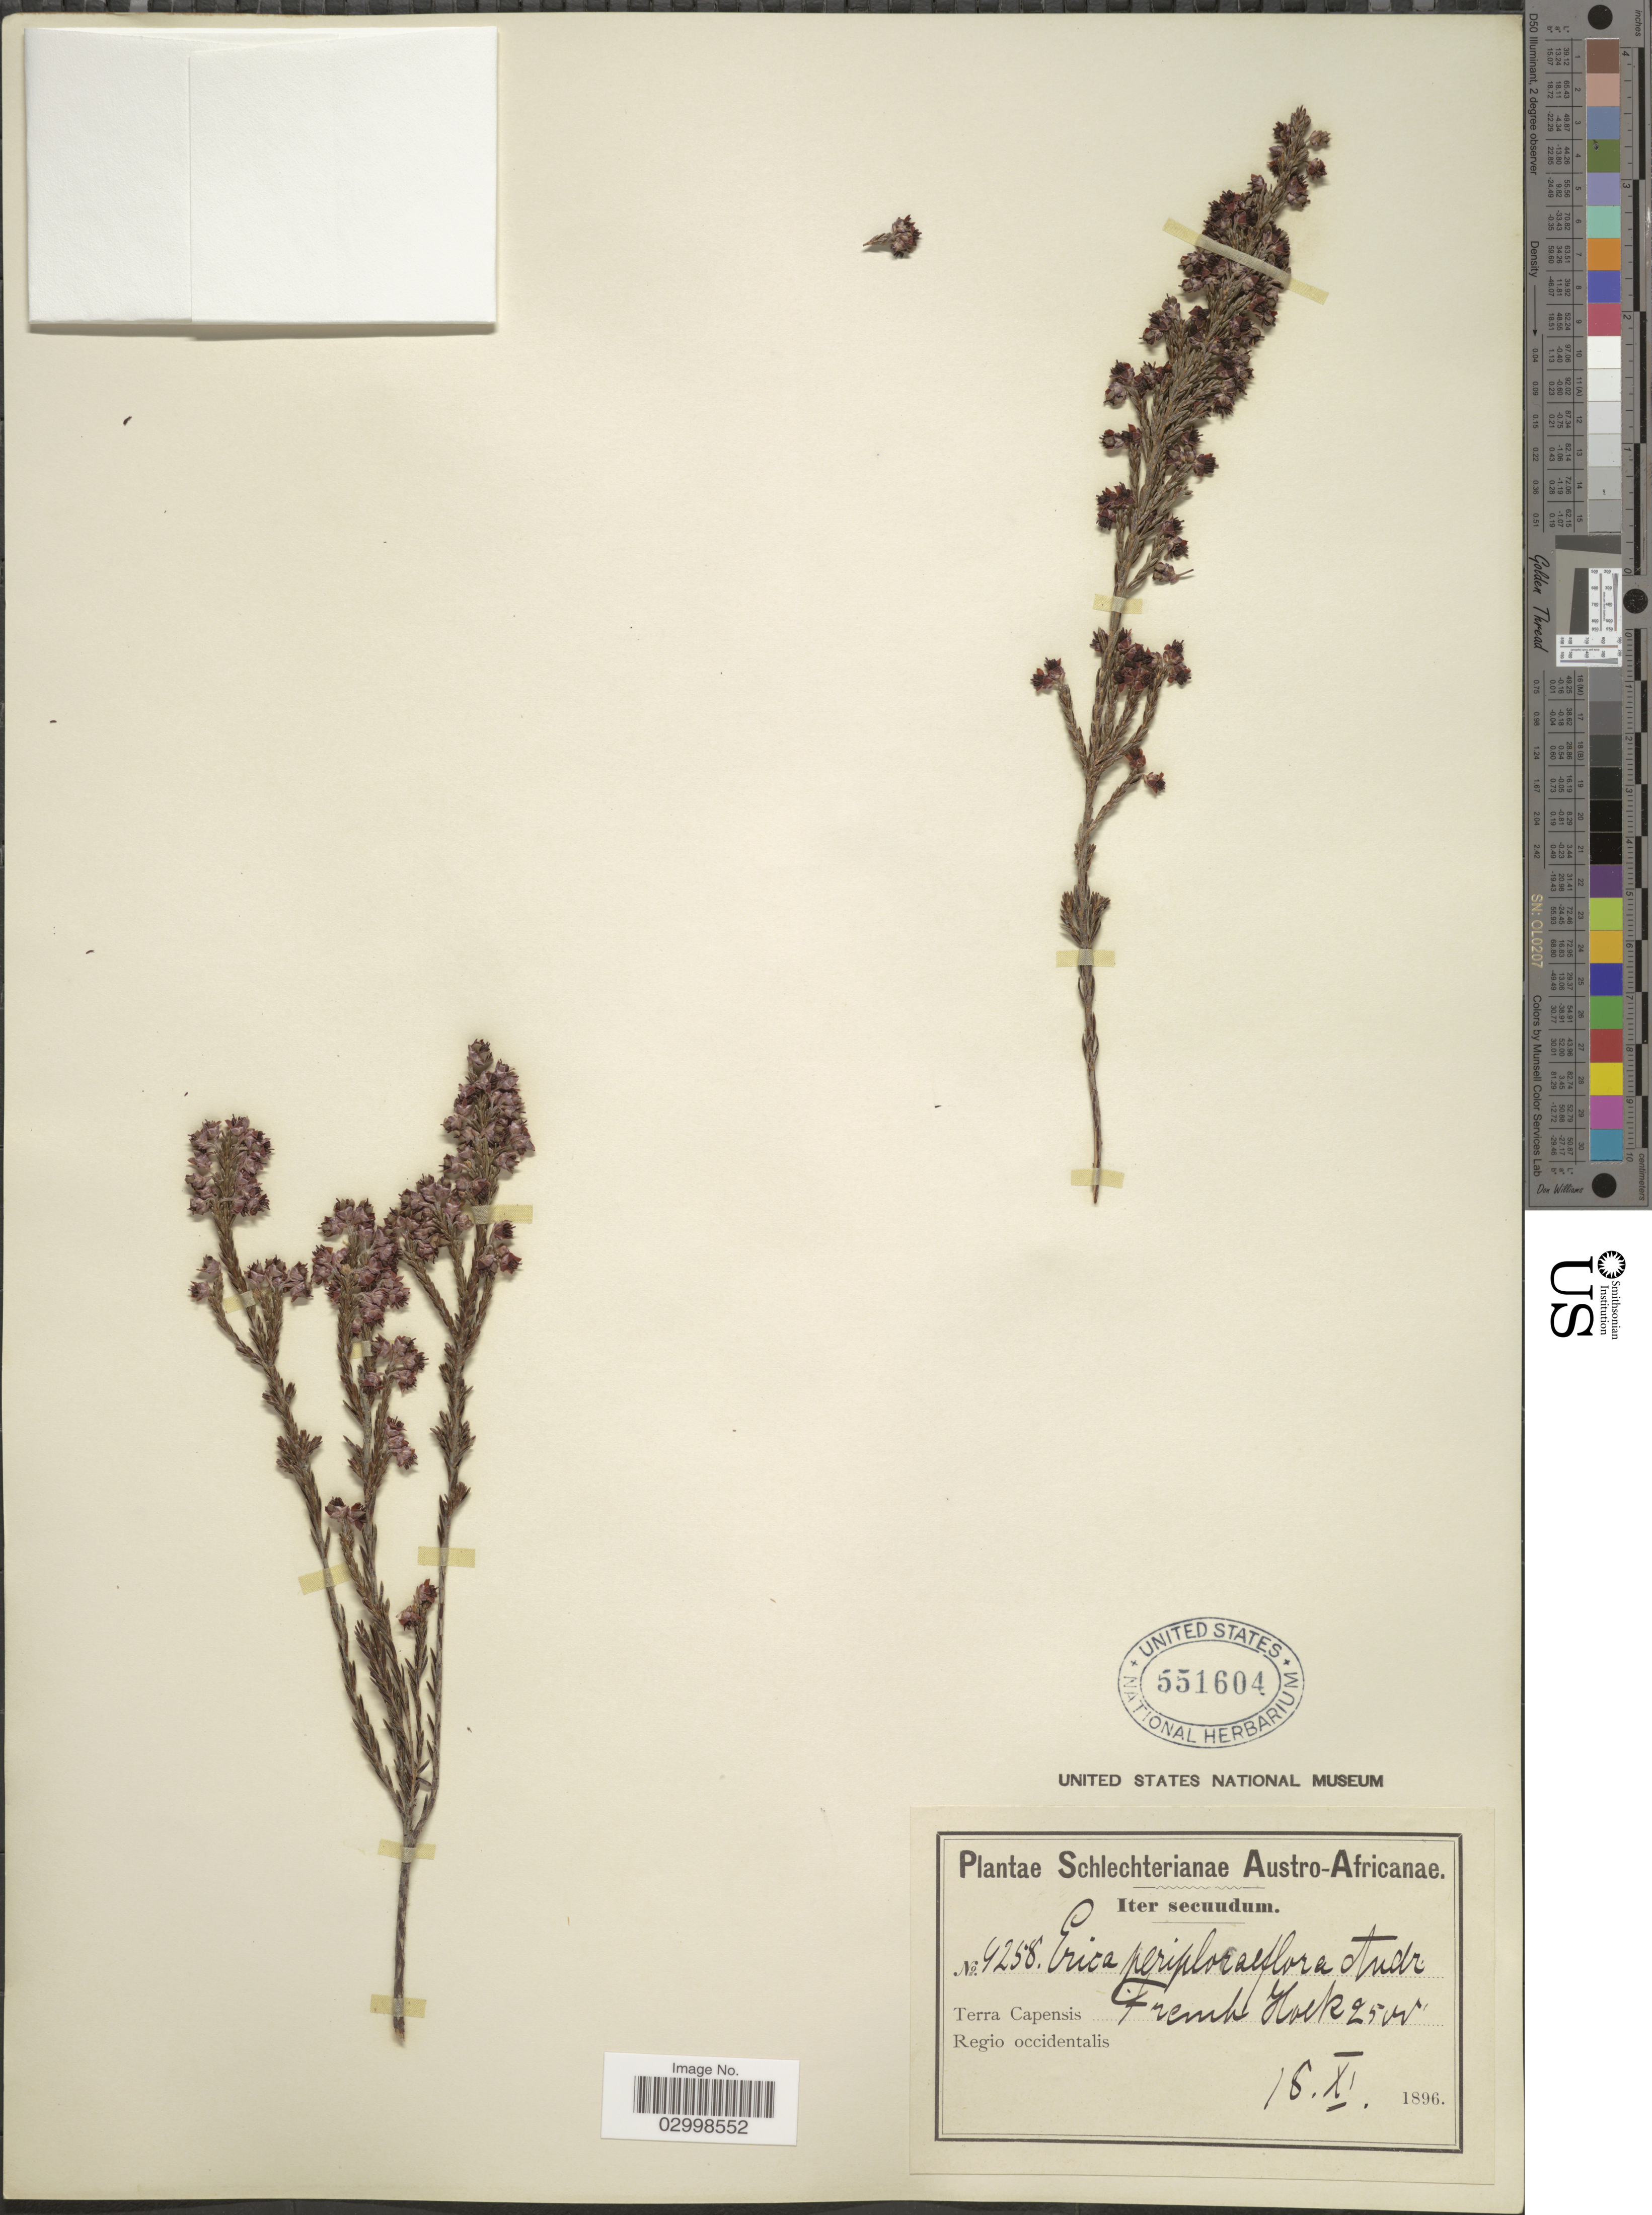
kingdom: Plantae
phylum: Tracheophyta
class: Magnoliopsida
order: Ericales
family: Ericaceae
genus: Erica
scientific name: Erica periplocaeflora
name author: Salisb.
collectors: Schlechter, --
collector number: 4258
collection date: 1896-11-18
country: South Africa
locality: Austro-Africanae, Terra Capensis, French Hoek, Regio occidentalis.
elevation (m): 762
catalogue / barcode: US 551604